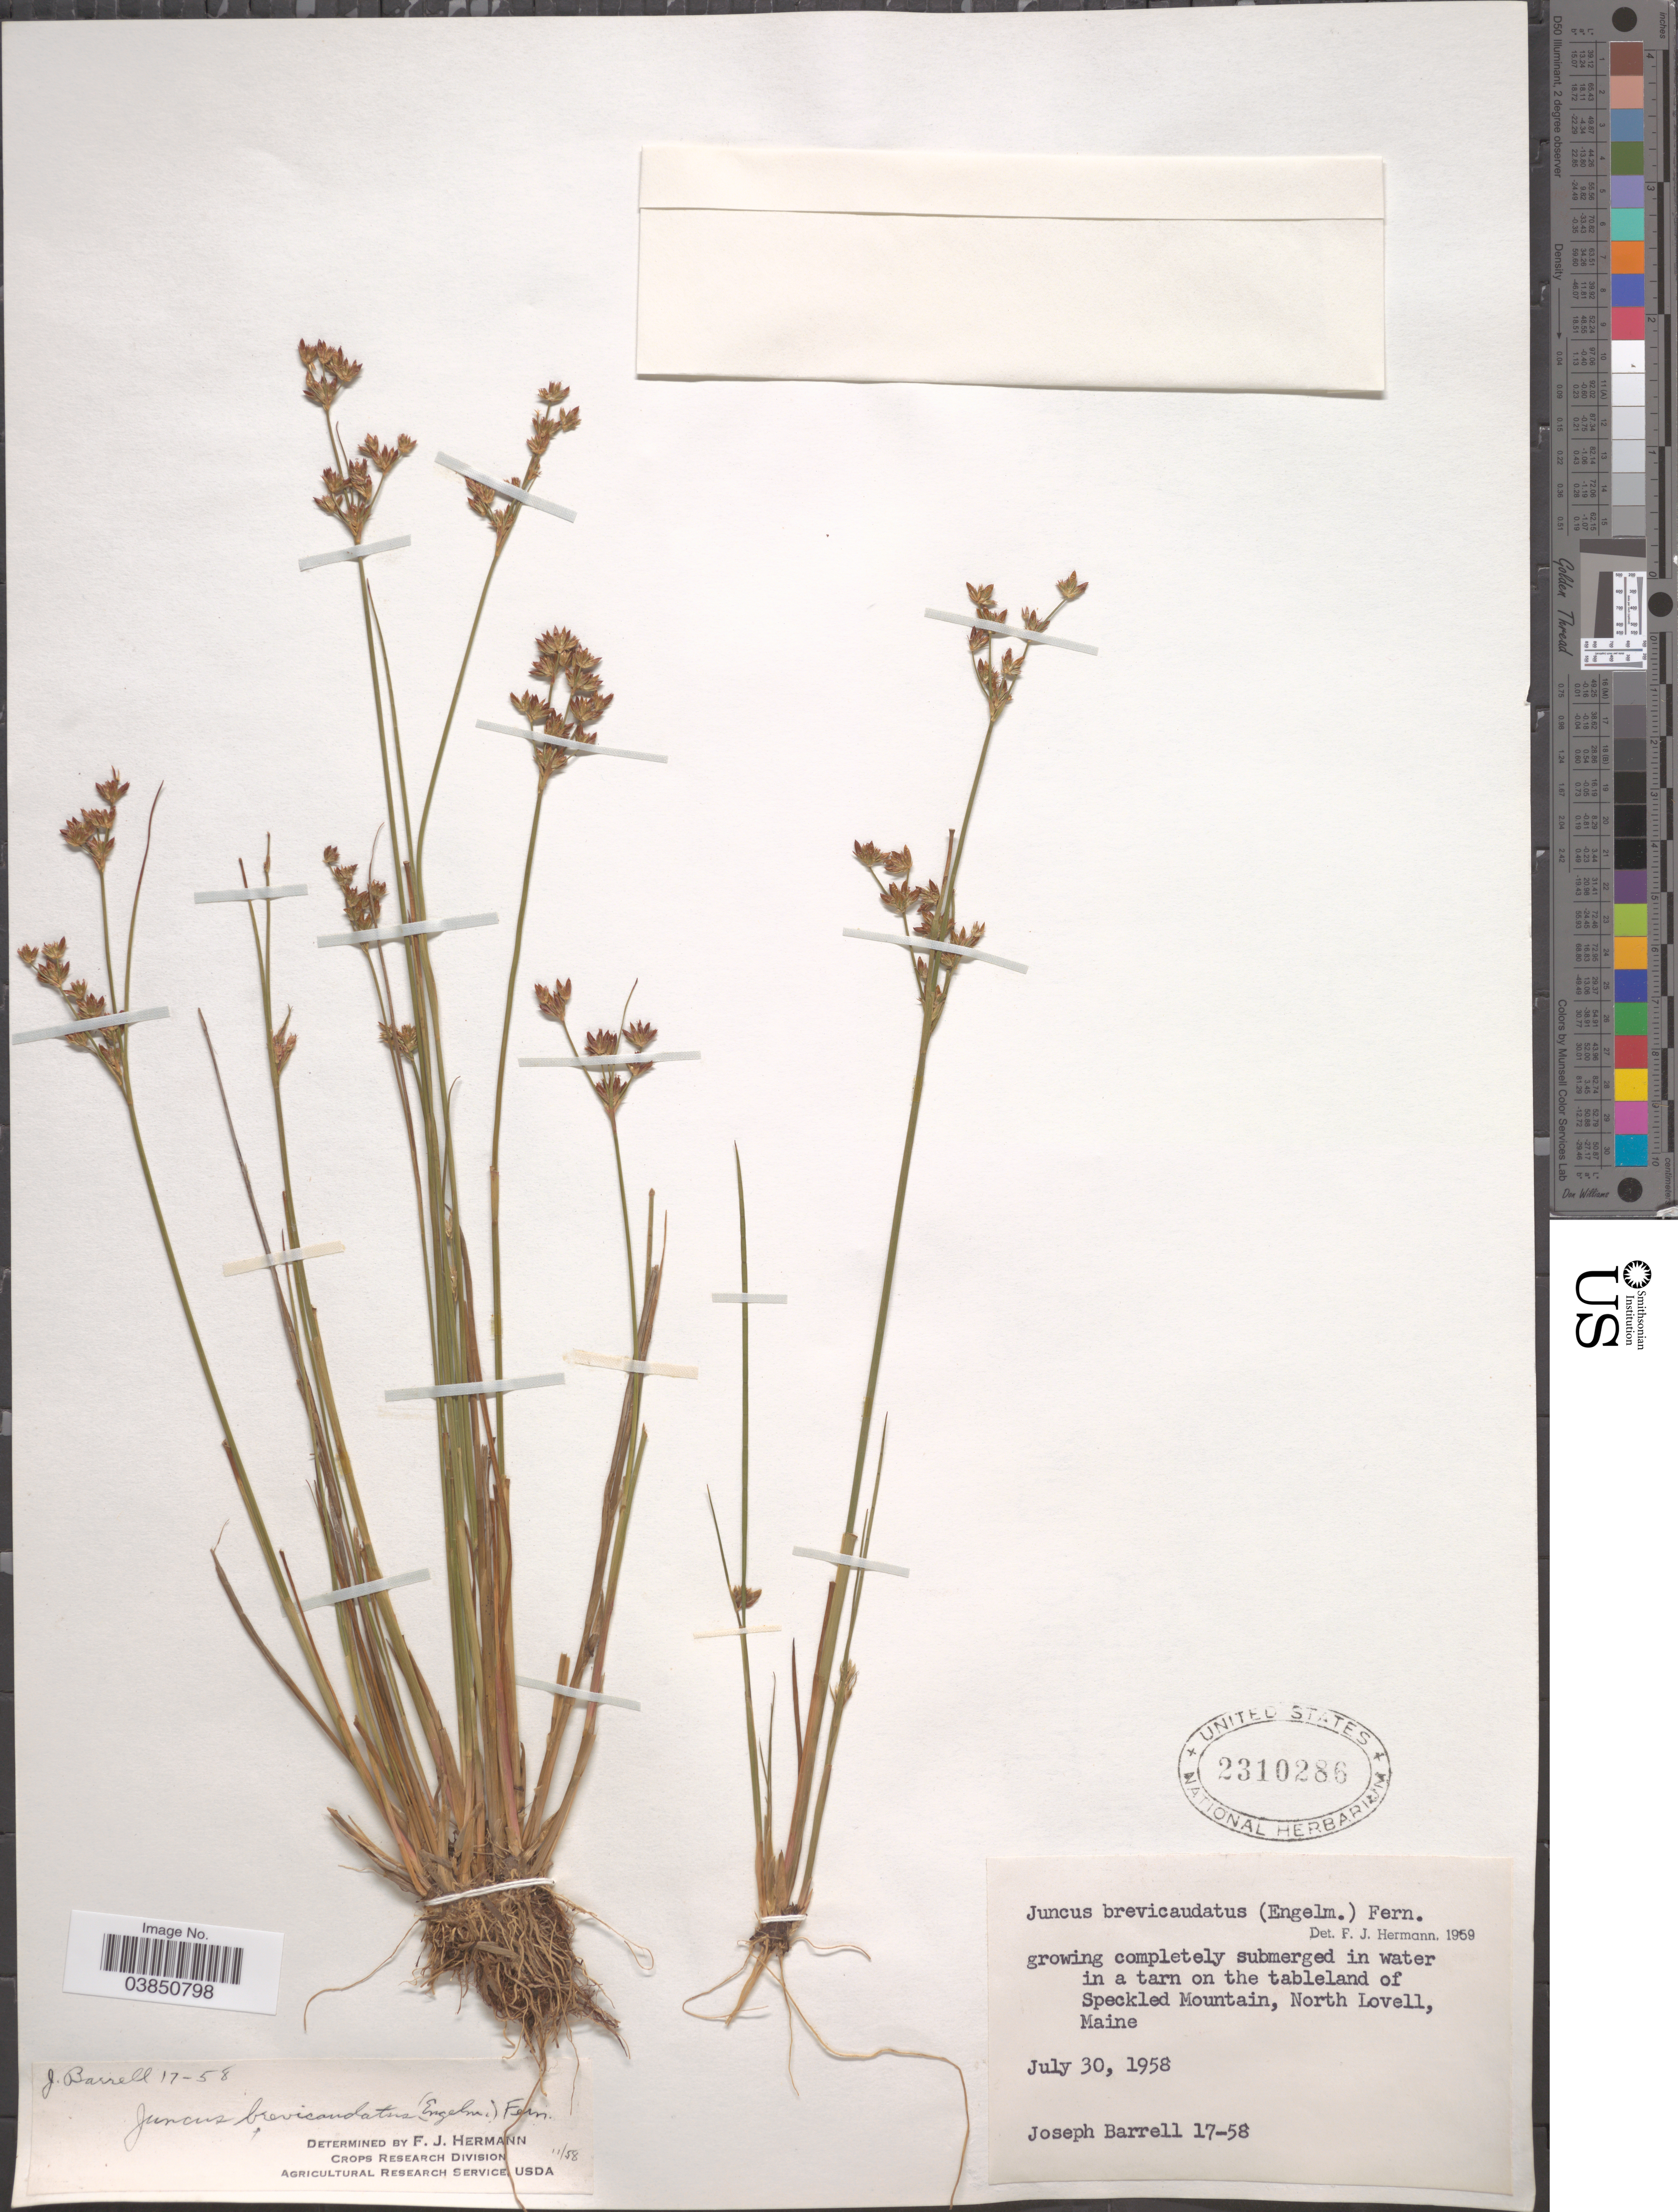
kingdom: Plantae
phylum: Tracheophyta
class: Liliopsida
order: Poales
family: Juncaceae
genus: Juncus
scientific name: Juncus brevicaudatus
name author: (Engelm.) Fernald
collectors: J. Barrell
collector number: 17-58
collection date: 1958-07-30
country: United States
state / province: Maine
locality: On the tableland of Speckled Mountain, North Lovell.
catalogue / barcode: US 2310286